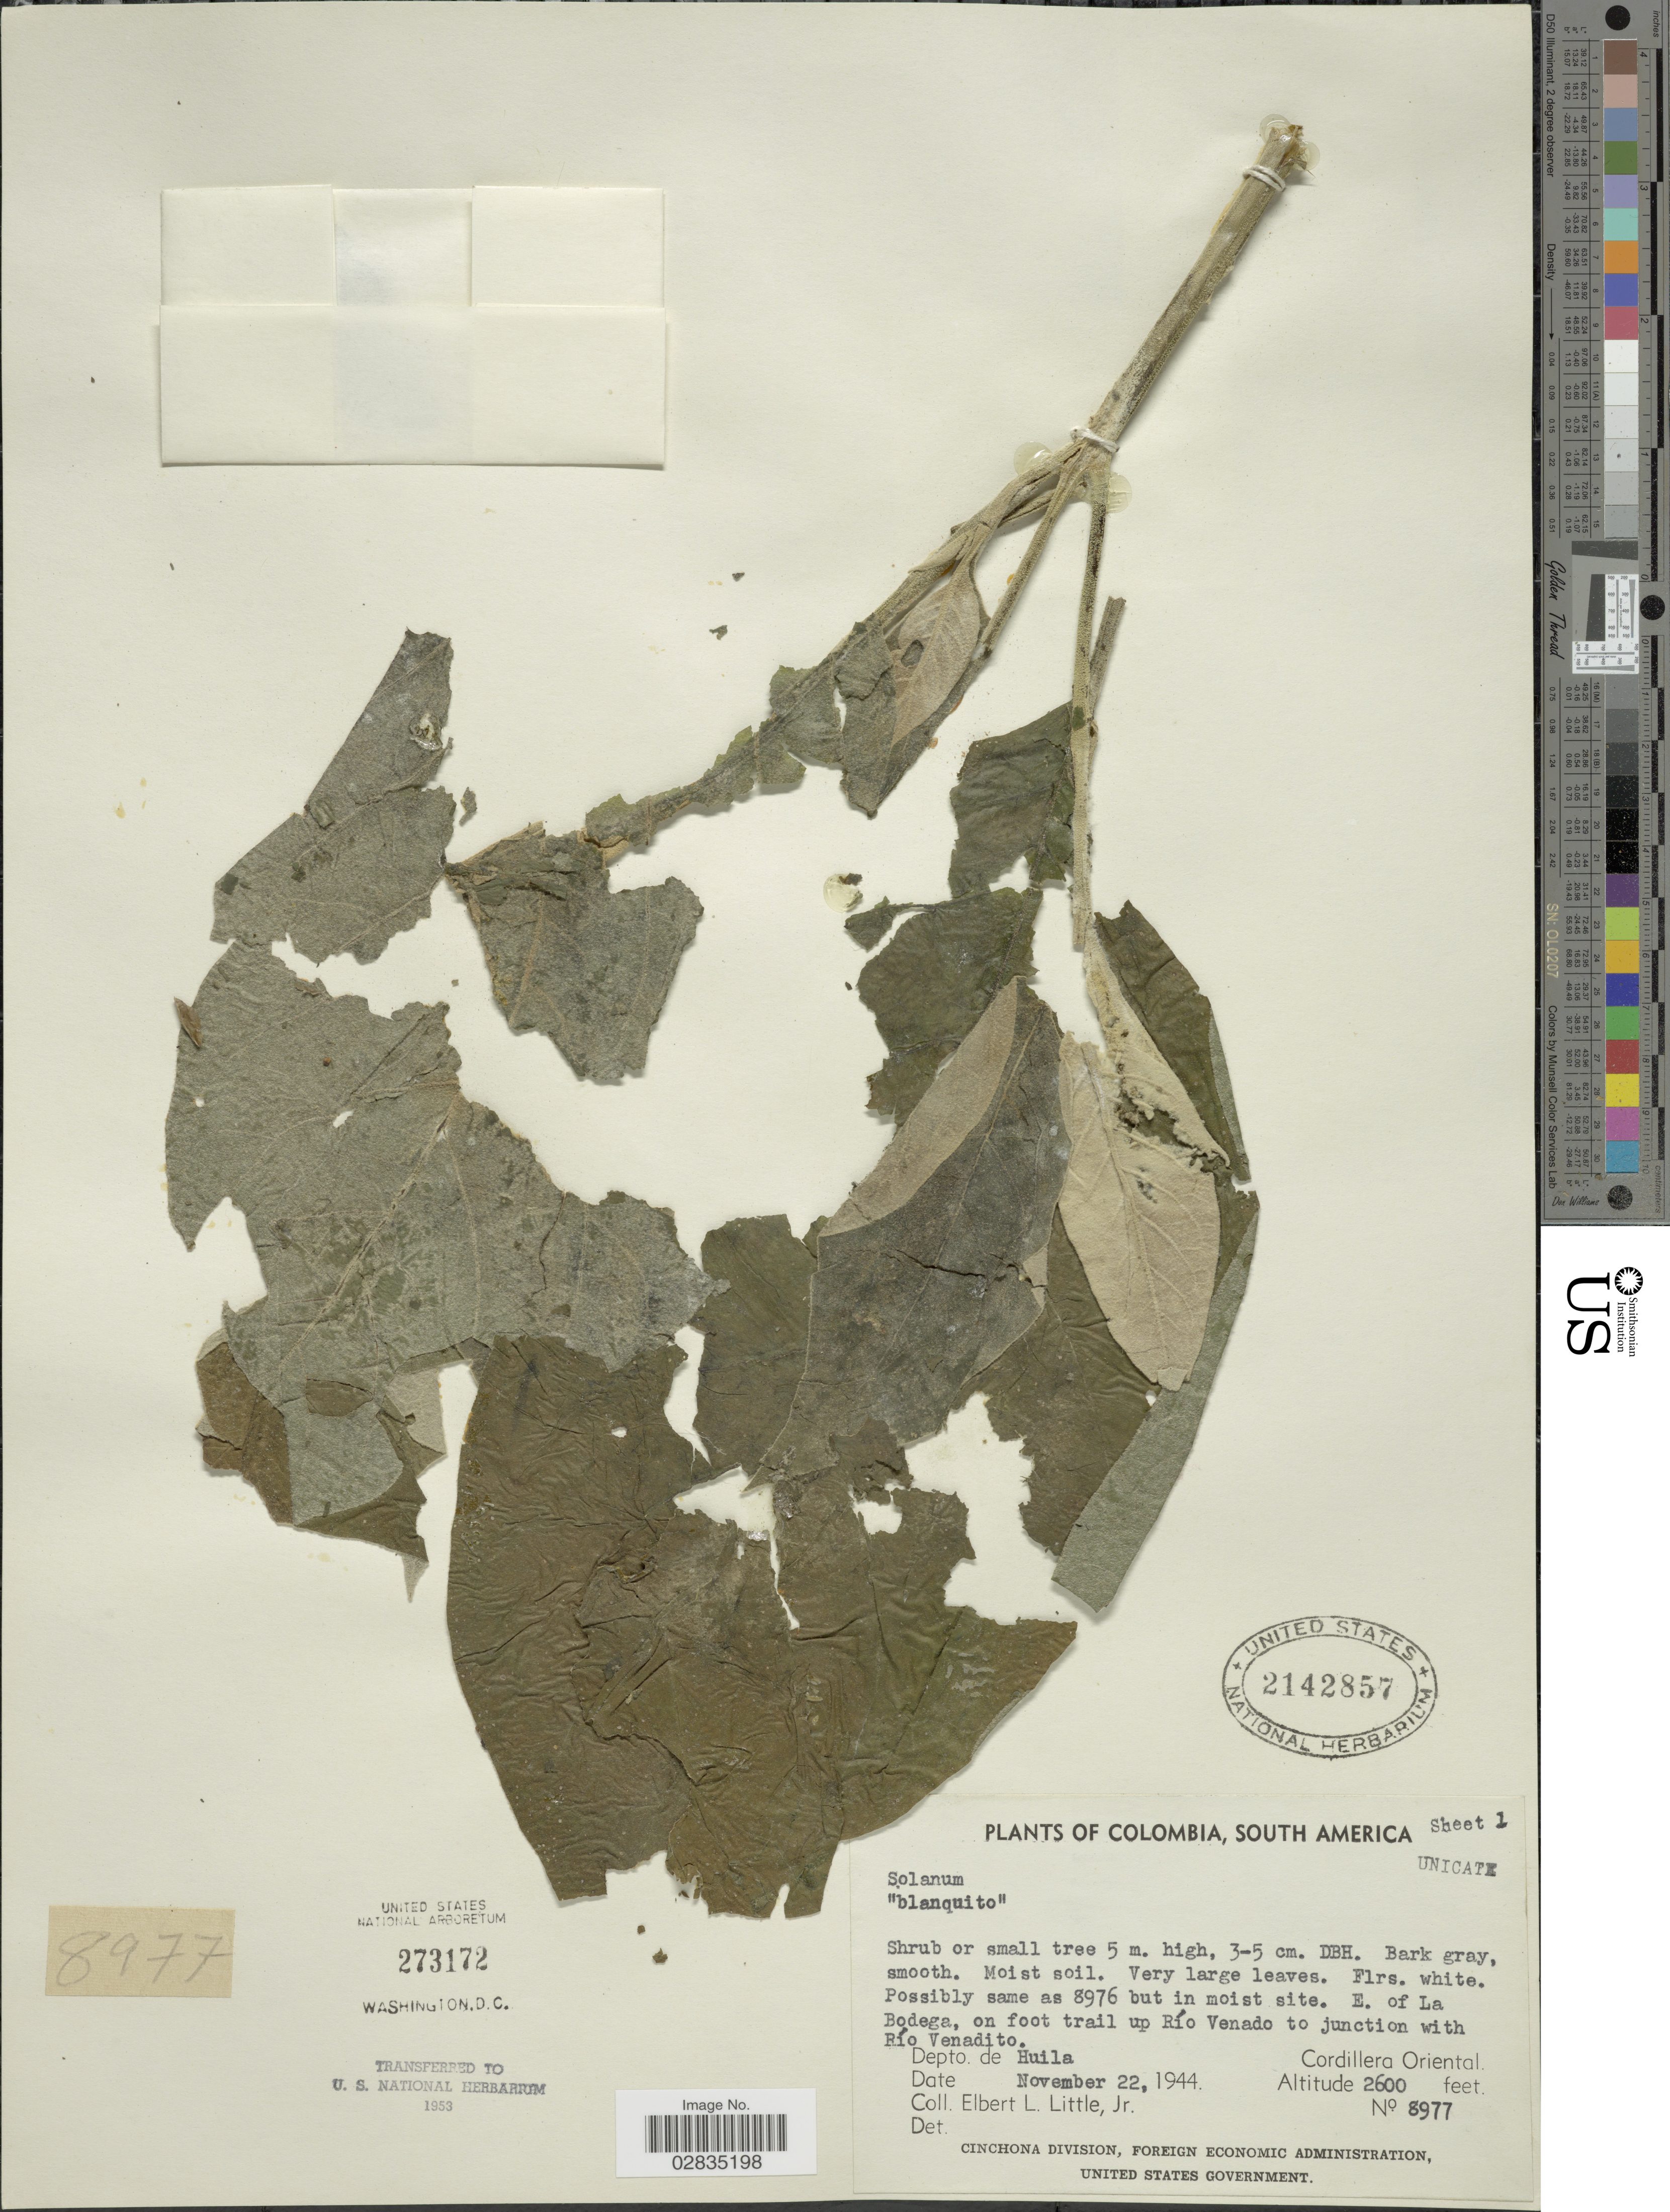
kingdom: Plantae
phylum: Tracheophyta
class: Magnoliopsida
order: Solanales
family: Solanaceae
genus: Solanum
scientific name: Solanum sp.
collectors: E. L. Little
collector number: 8977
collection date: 1944-11-22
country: Colombia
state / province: Huila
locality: E. of La Bodega, on foot trail up Río Venado to junction with Río Venadito, Depto. de Huila, Cordillera Oriental.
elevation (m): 792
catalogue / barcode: US 2142857